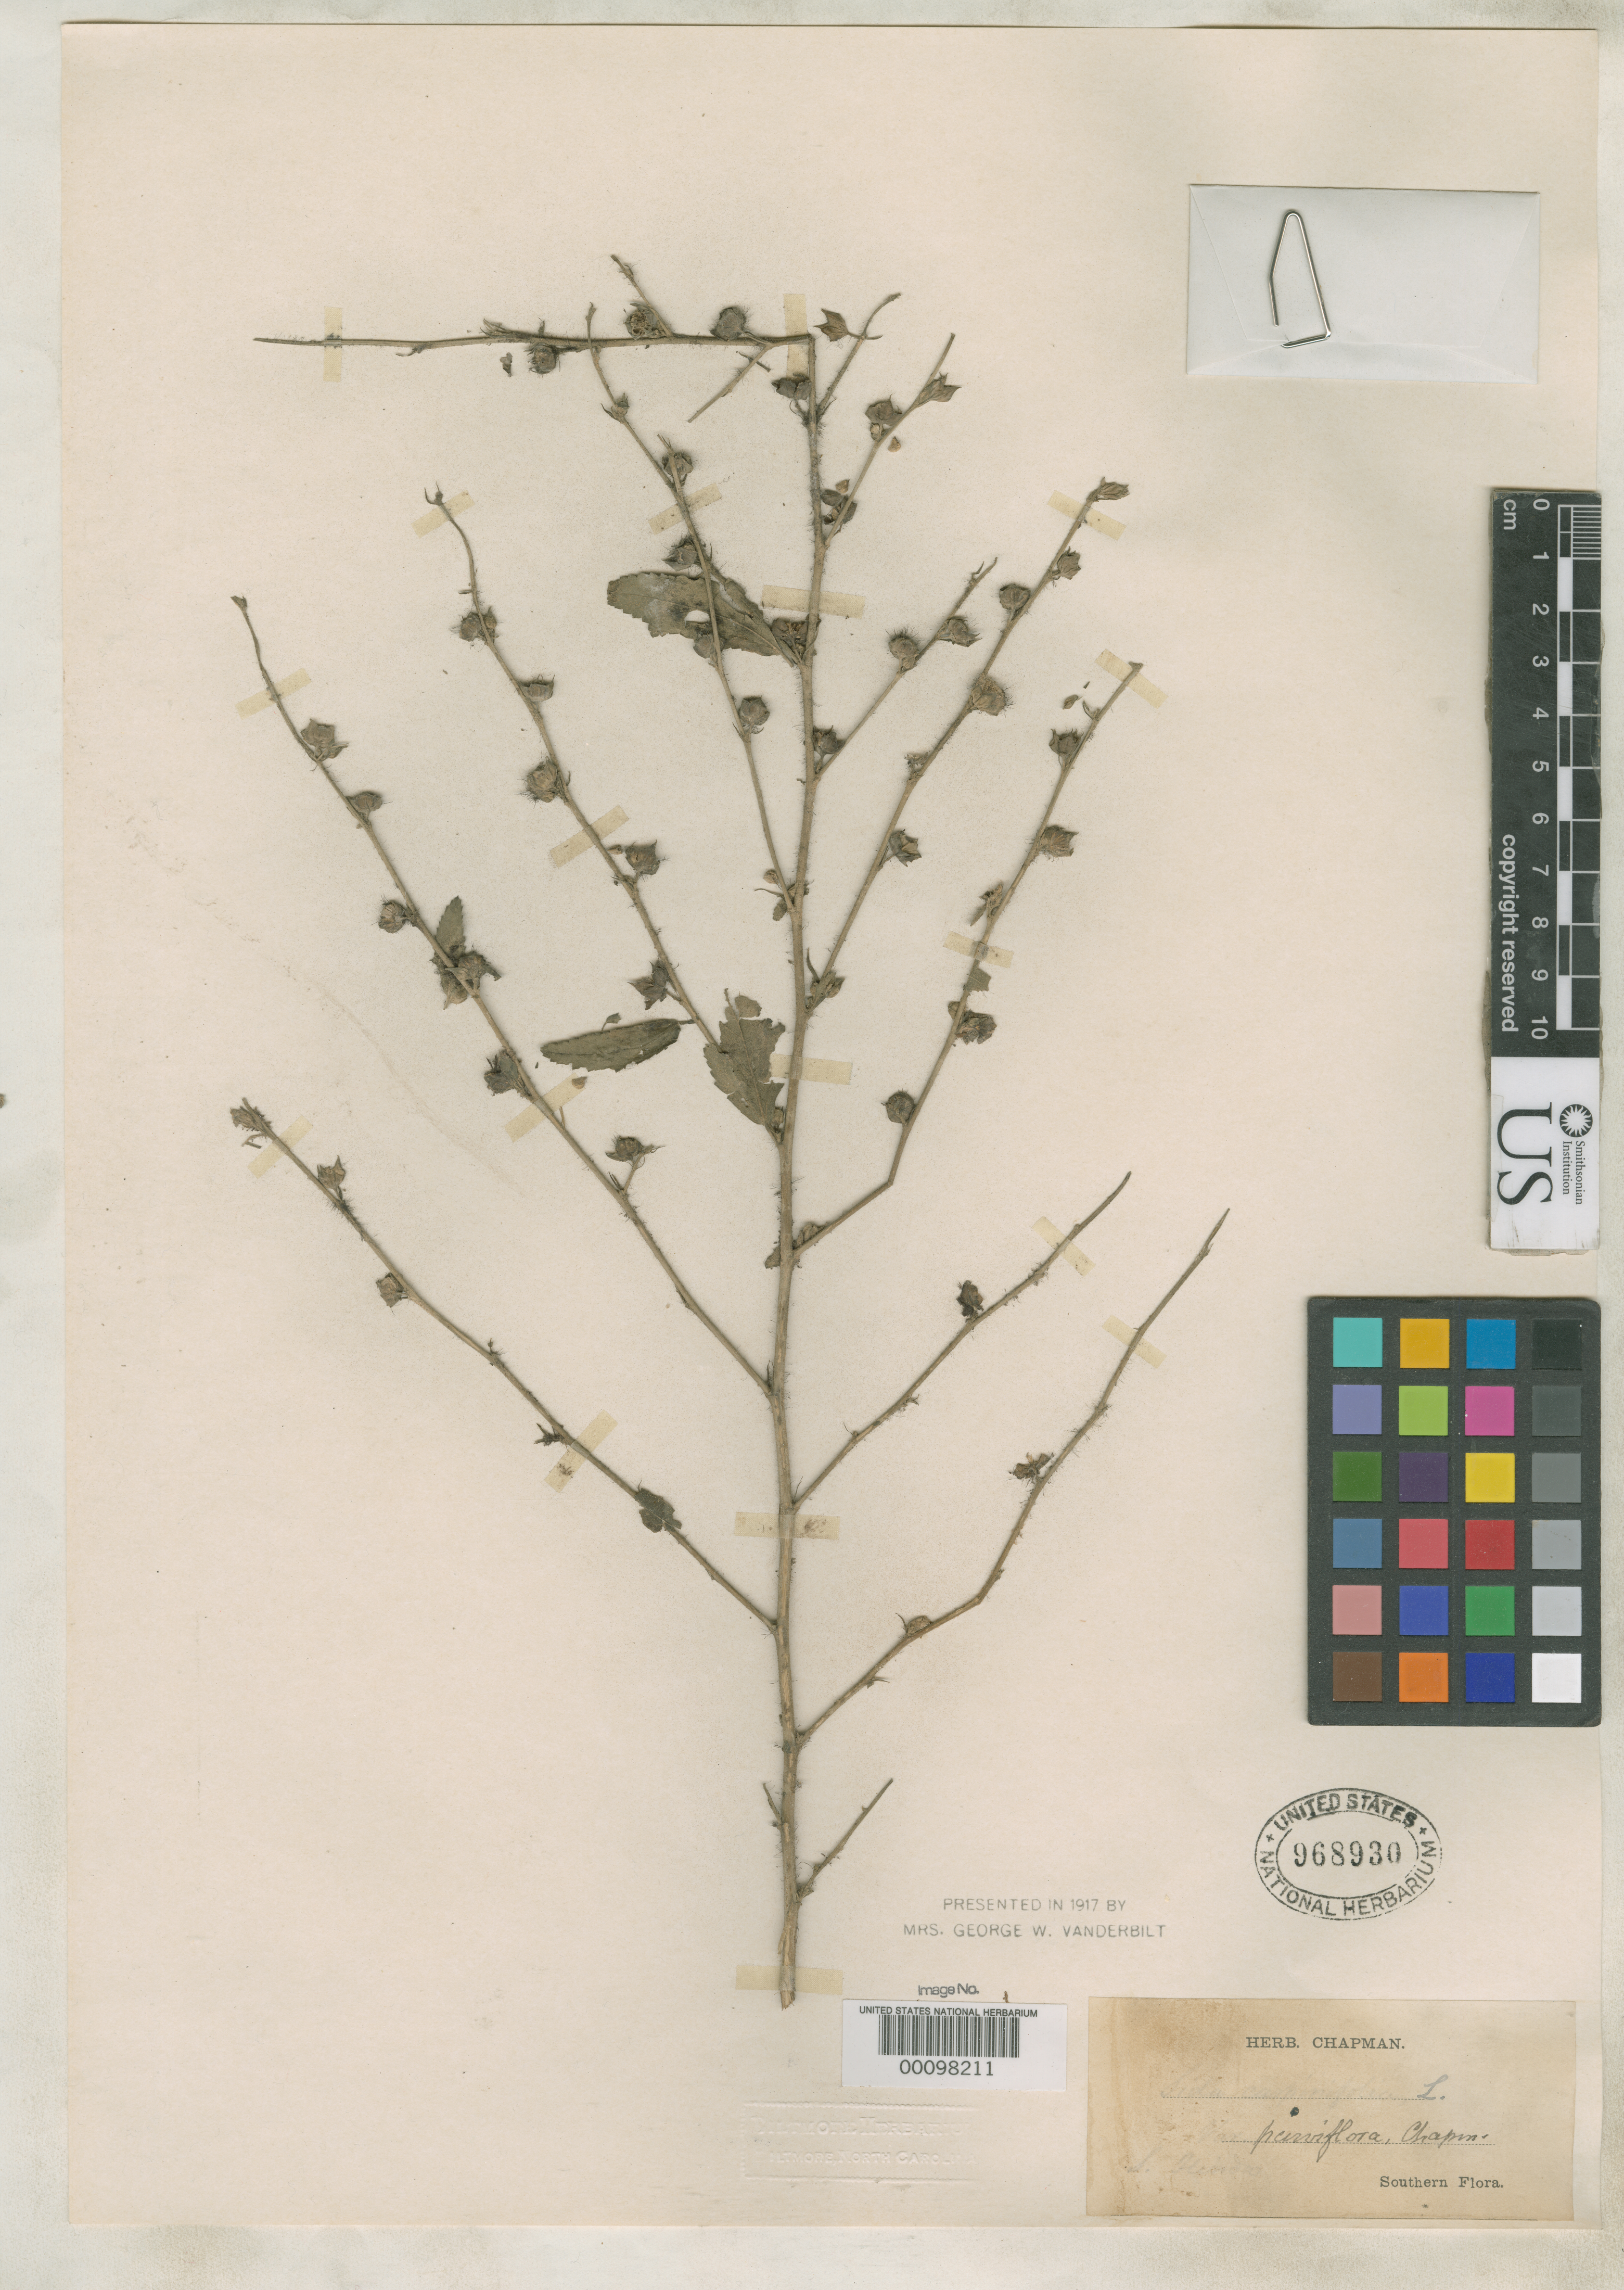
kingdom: Plantae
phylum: Tracheophyta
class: Magnoliopsida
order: Malvales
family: Malvaceae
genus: Sida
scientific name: Sida carpinifolia var. parviflora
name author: Chapm.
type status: Type Collection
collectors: A. W. Chapman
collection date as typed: Jul ---- to -- Aug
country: United States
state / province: Florida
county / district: Collier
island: Robert's Key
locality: Caximba's Bay.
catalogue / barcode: US 968930